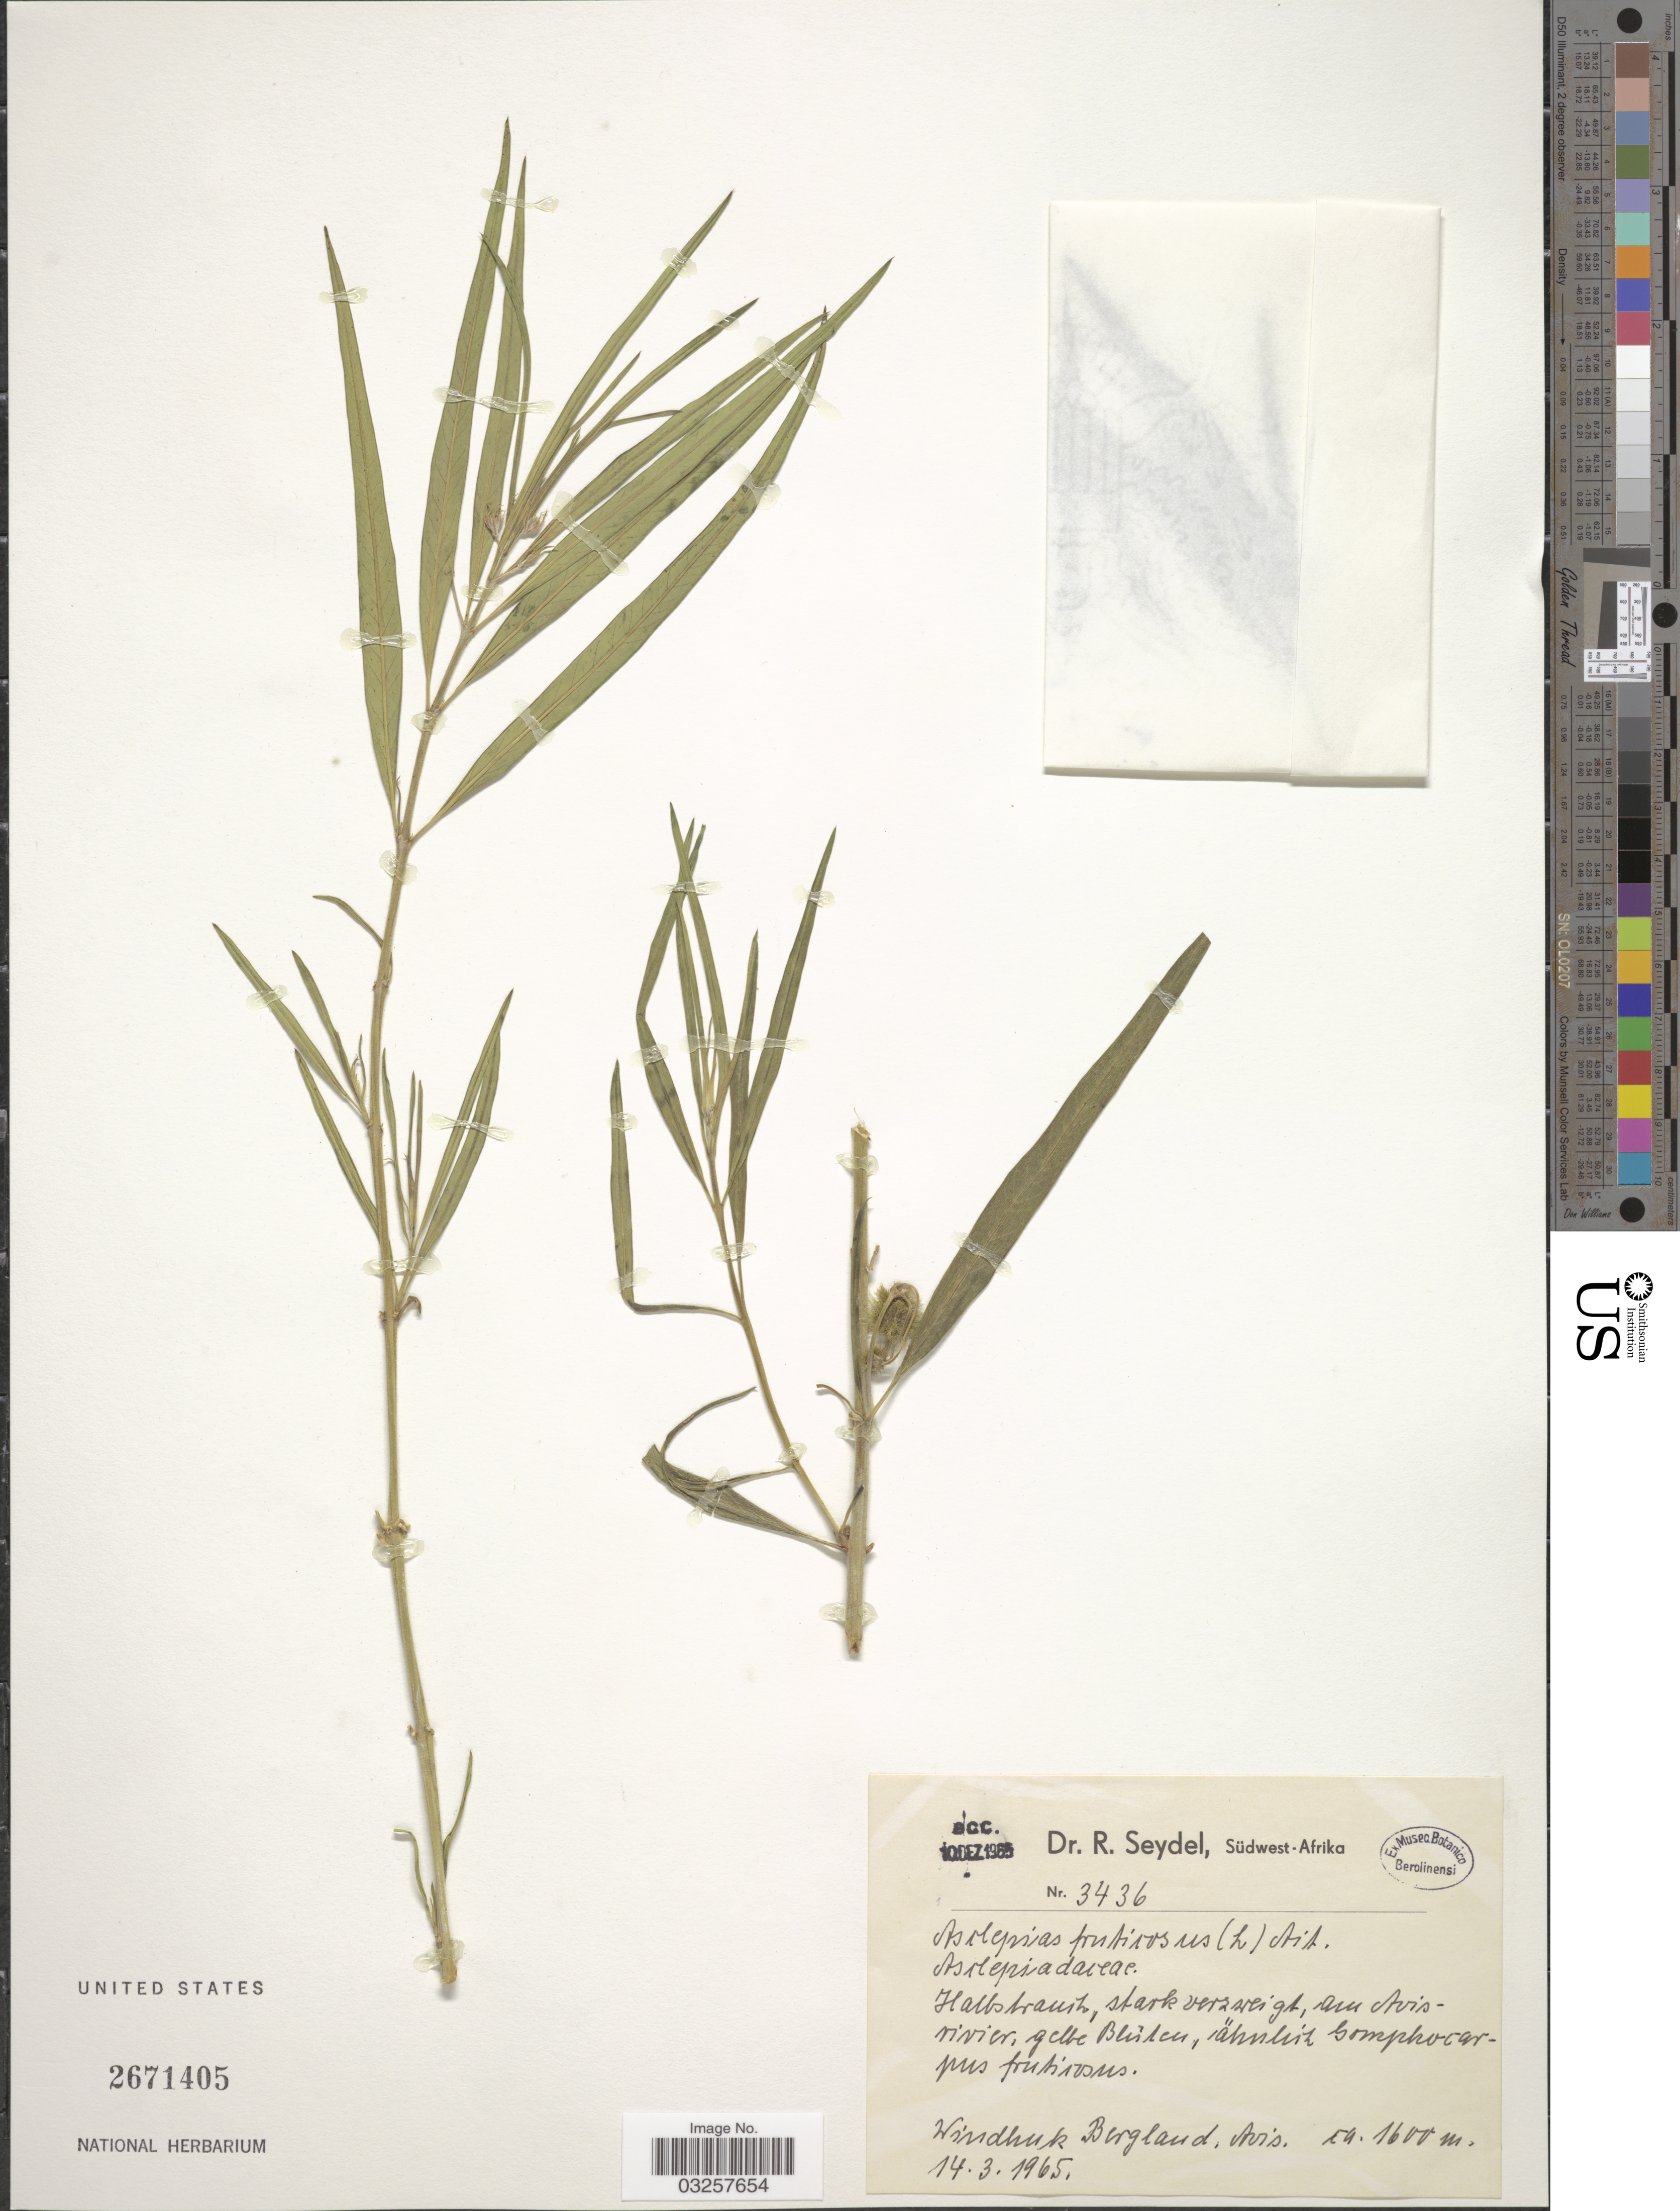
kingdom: Plantae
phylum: Tracheophyta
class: Magnoliopsida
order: Gentianales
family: Apocynaceae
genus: Asclepias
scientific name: Asclepias fruticosa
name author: L.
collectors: R. Seydel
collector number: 3436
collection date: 1965-03-14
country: Namibia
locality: Südwest-Afrika. Windhuk Bergland, Avis.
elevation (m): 1600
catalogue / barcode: US 2671405